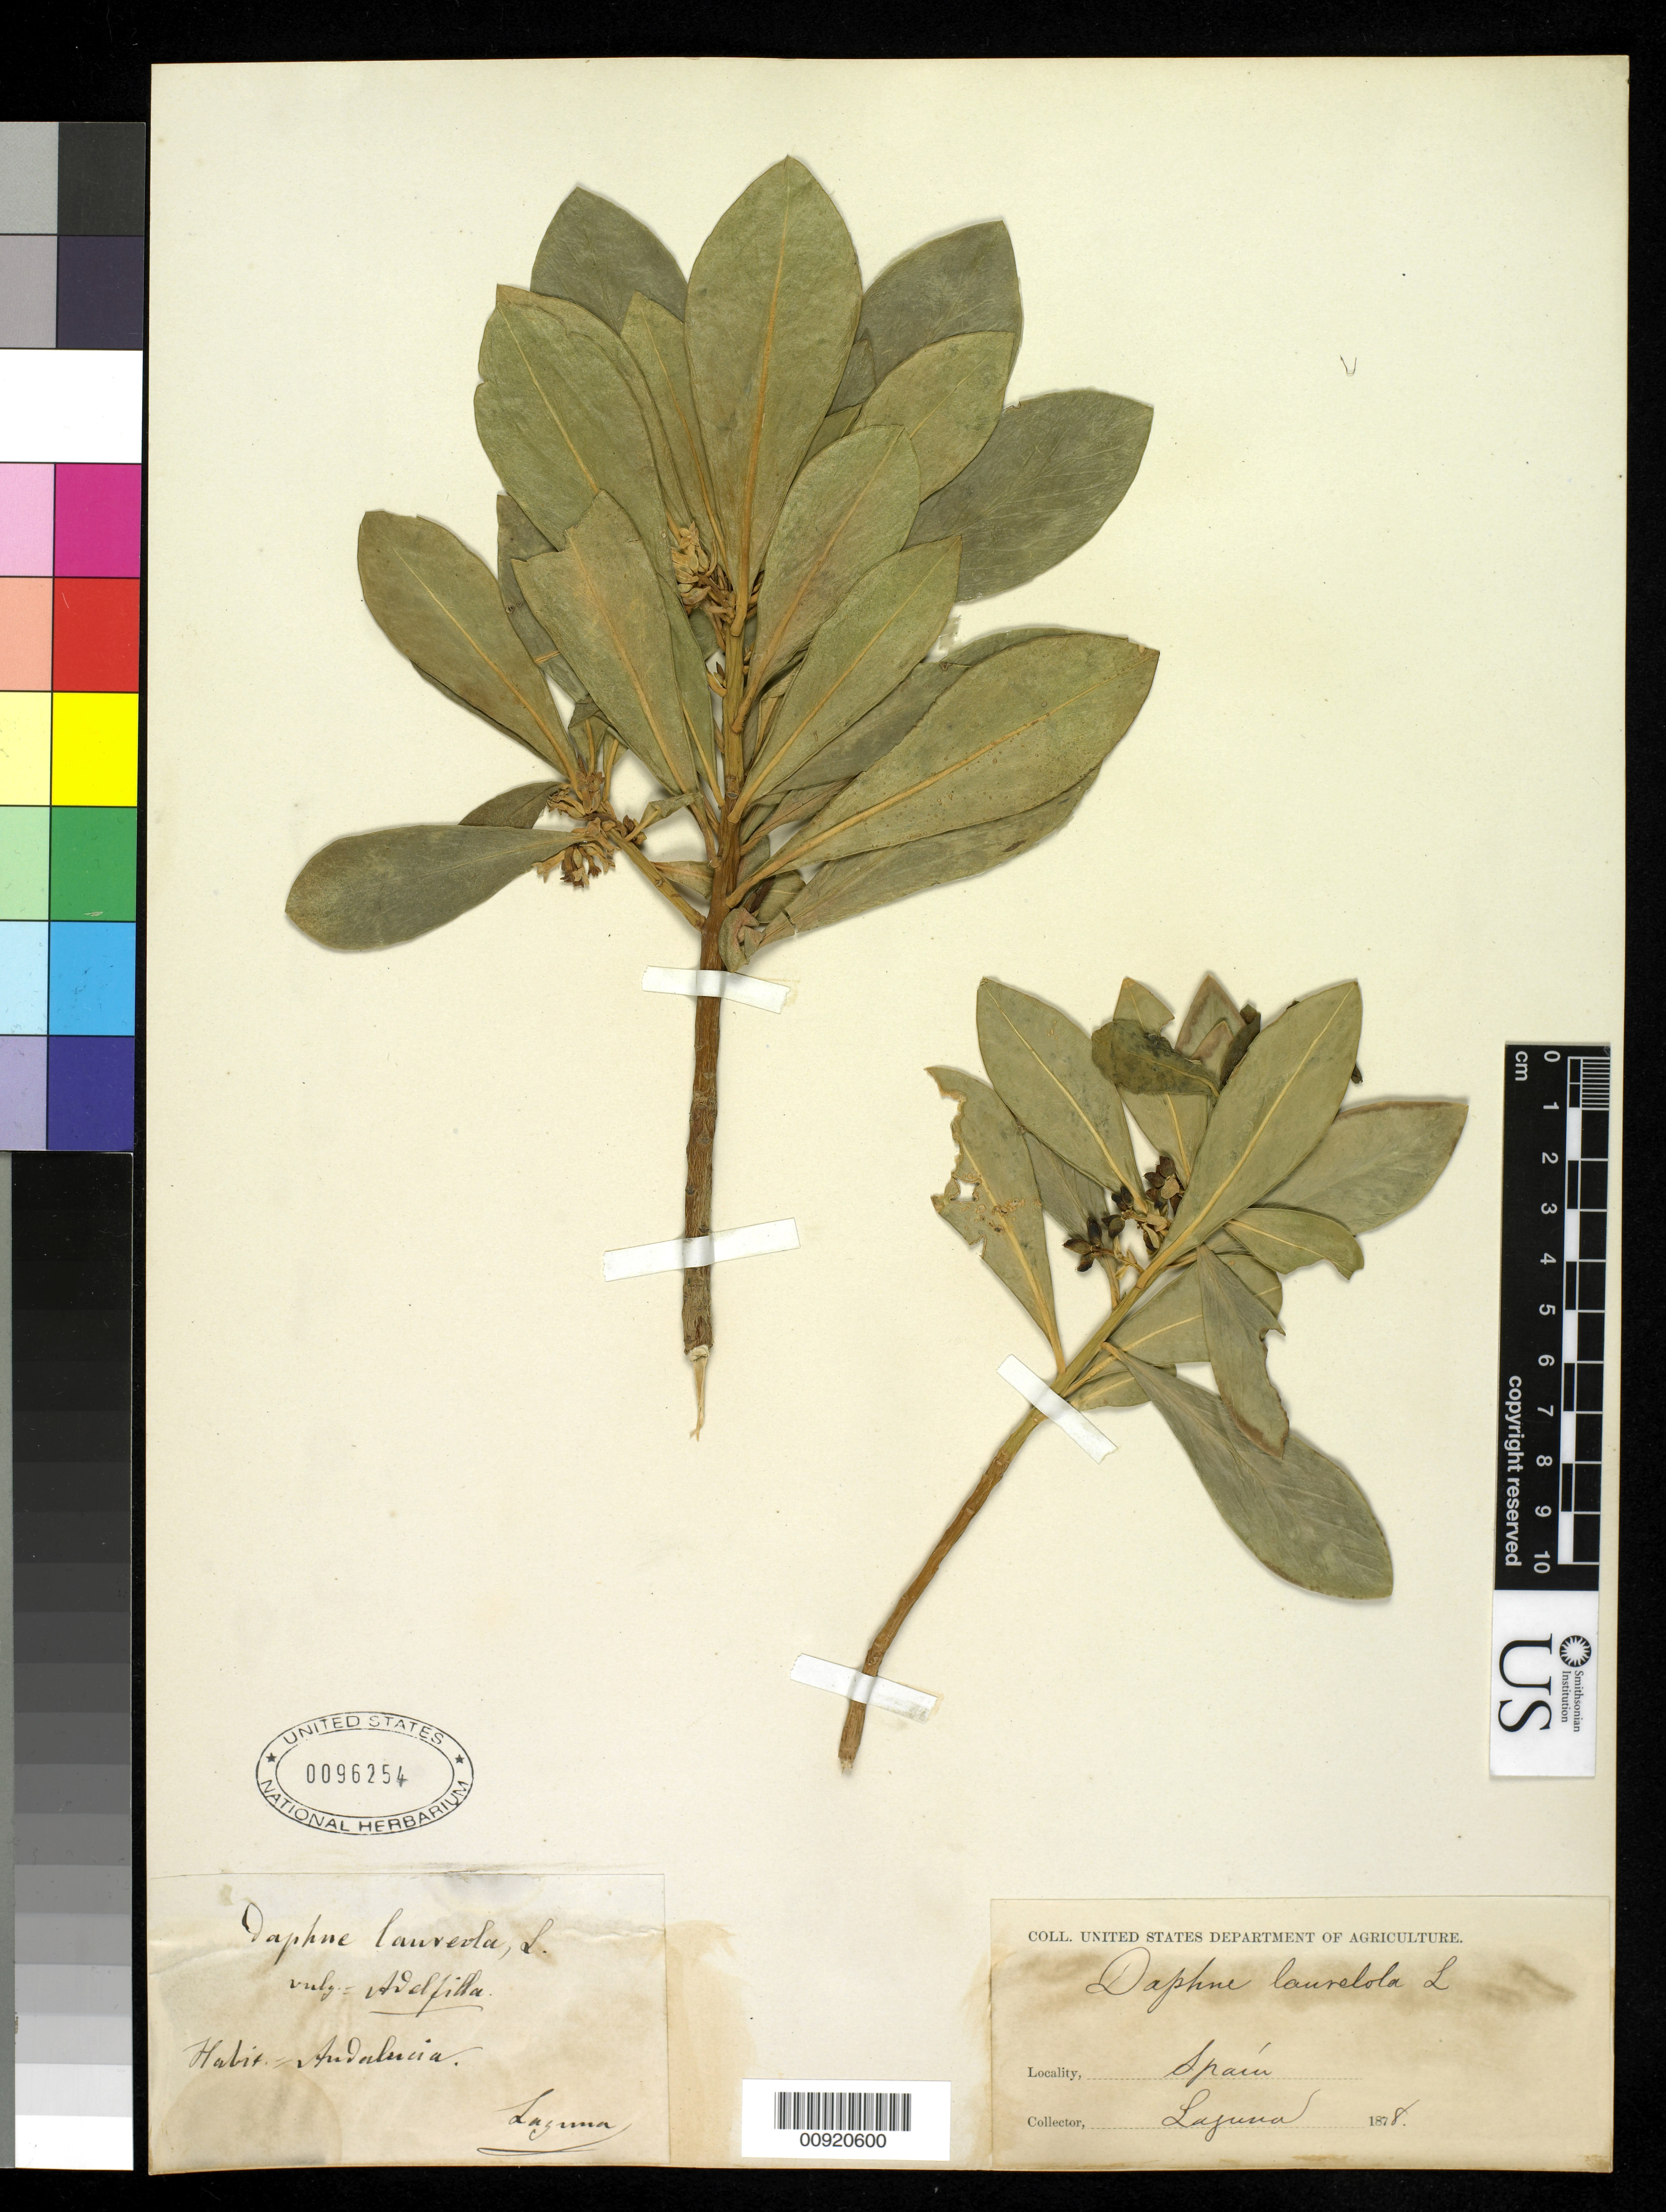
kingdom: Plantae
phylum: Tracheophyta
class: Magnoliopsida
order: Malvales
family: Thymelaeaceae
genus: Daphne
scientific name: Daphne laureola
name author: L.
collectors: -. Laguna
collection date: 1878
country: Spain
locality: Andalusia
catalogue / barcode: US 96254